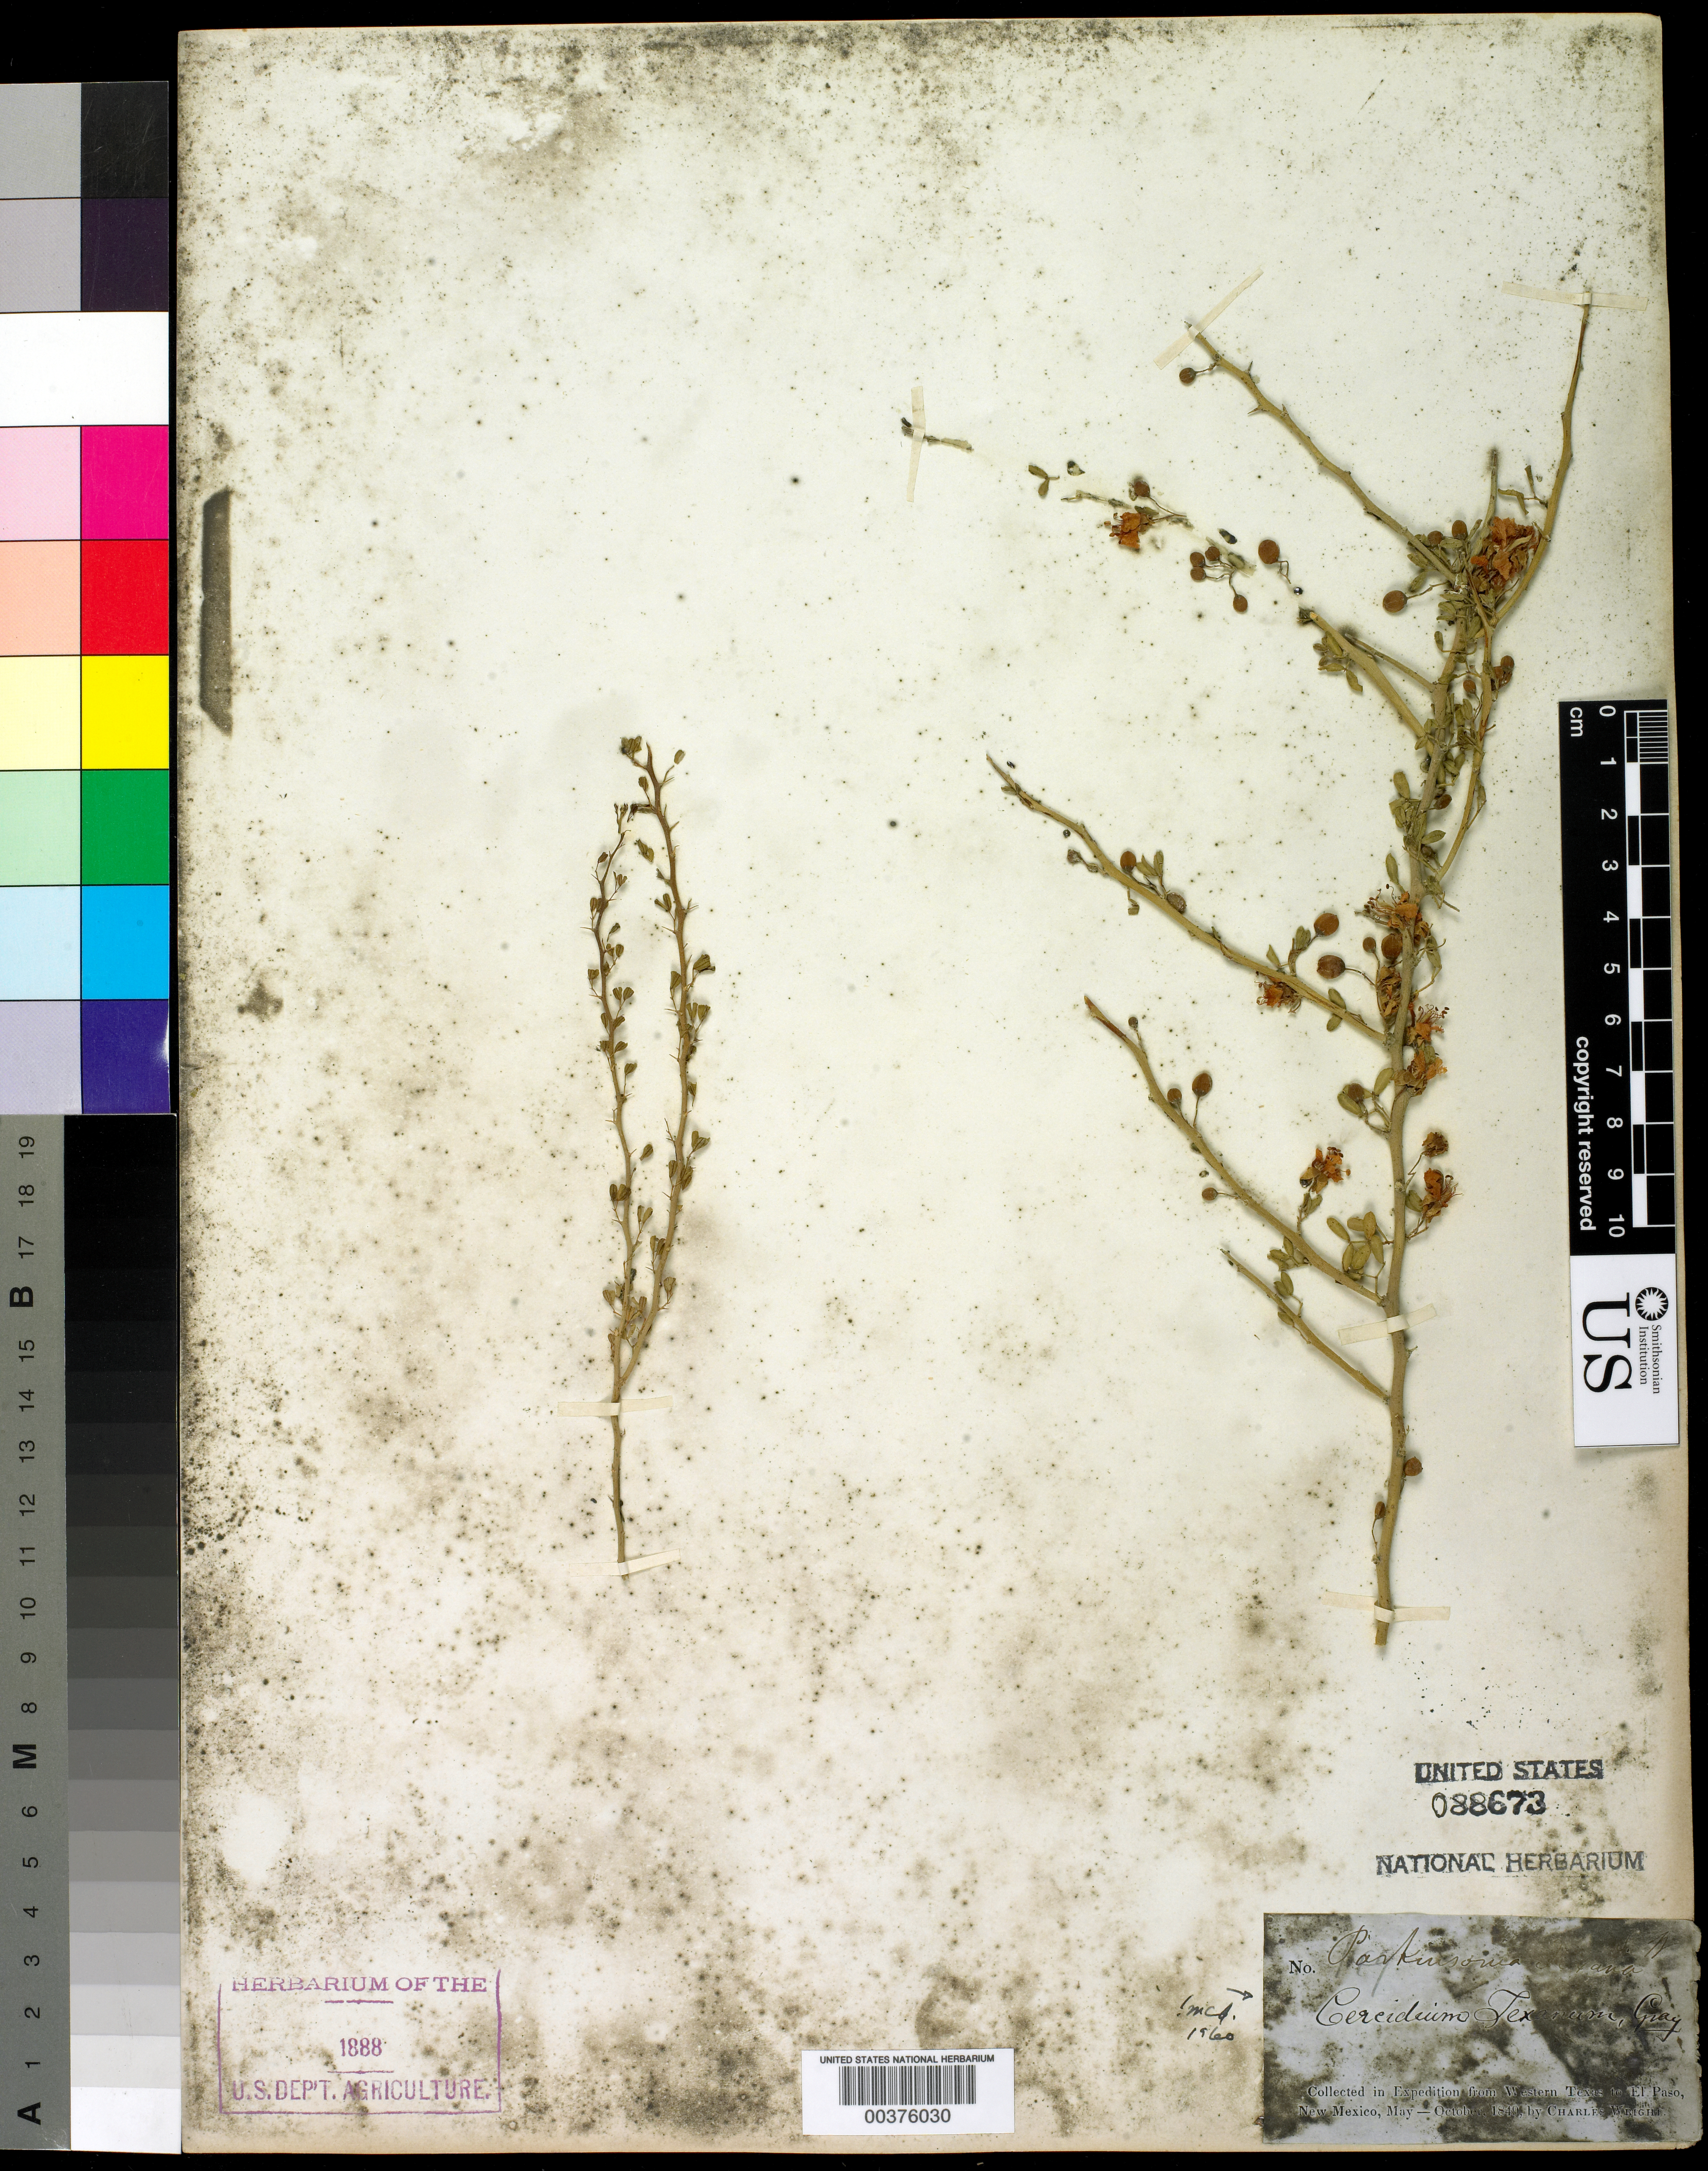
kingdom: Plantae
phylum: Tracheophyta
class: Magnoliopsida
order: Fabales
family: Fabaceae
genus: Parkinsonia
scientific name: Parkinsonia texana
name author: (A. Gray) S. Watson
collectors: C. Wright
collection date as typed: May 1849 to -- Oct 1849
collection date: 1849-05/1849-10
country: United States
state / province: New Mexico / Texas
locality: Western Texas to El Paso, New Mexico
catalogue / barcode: US 88673